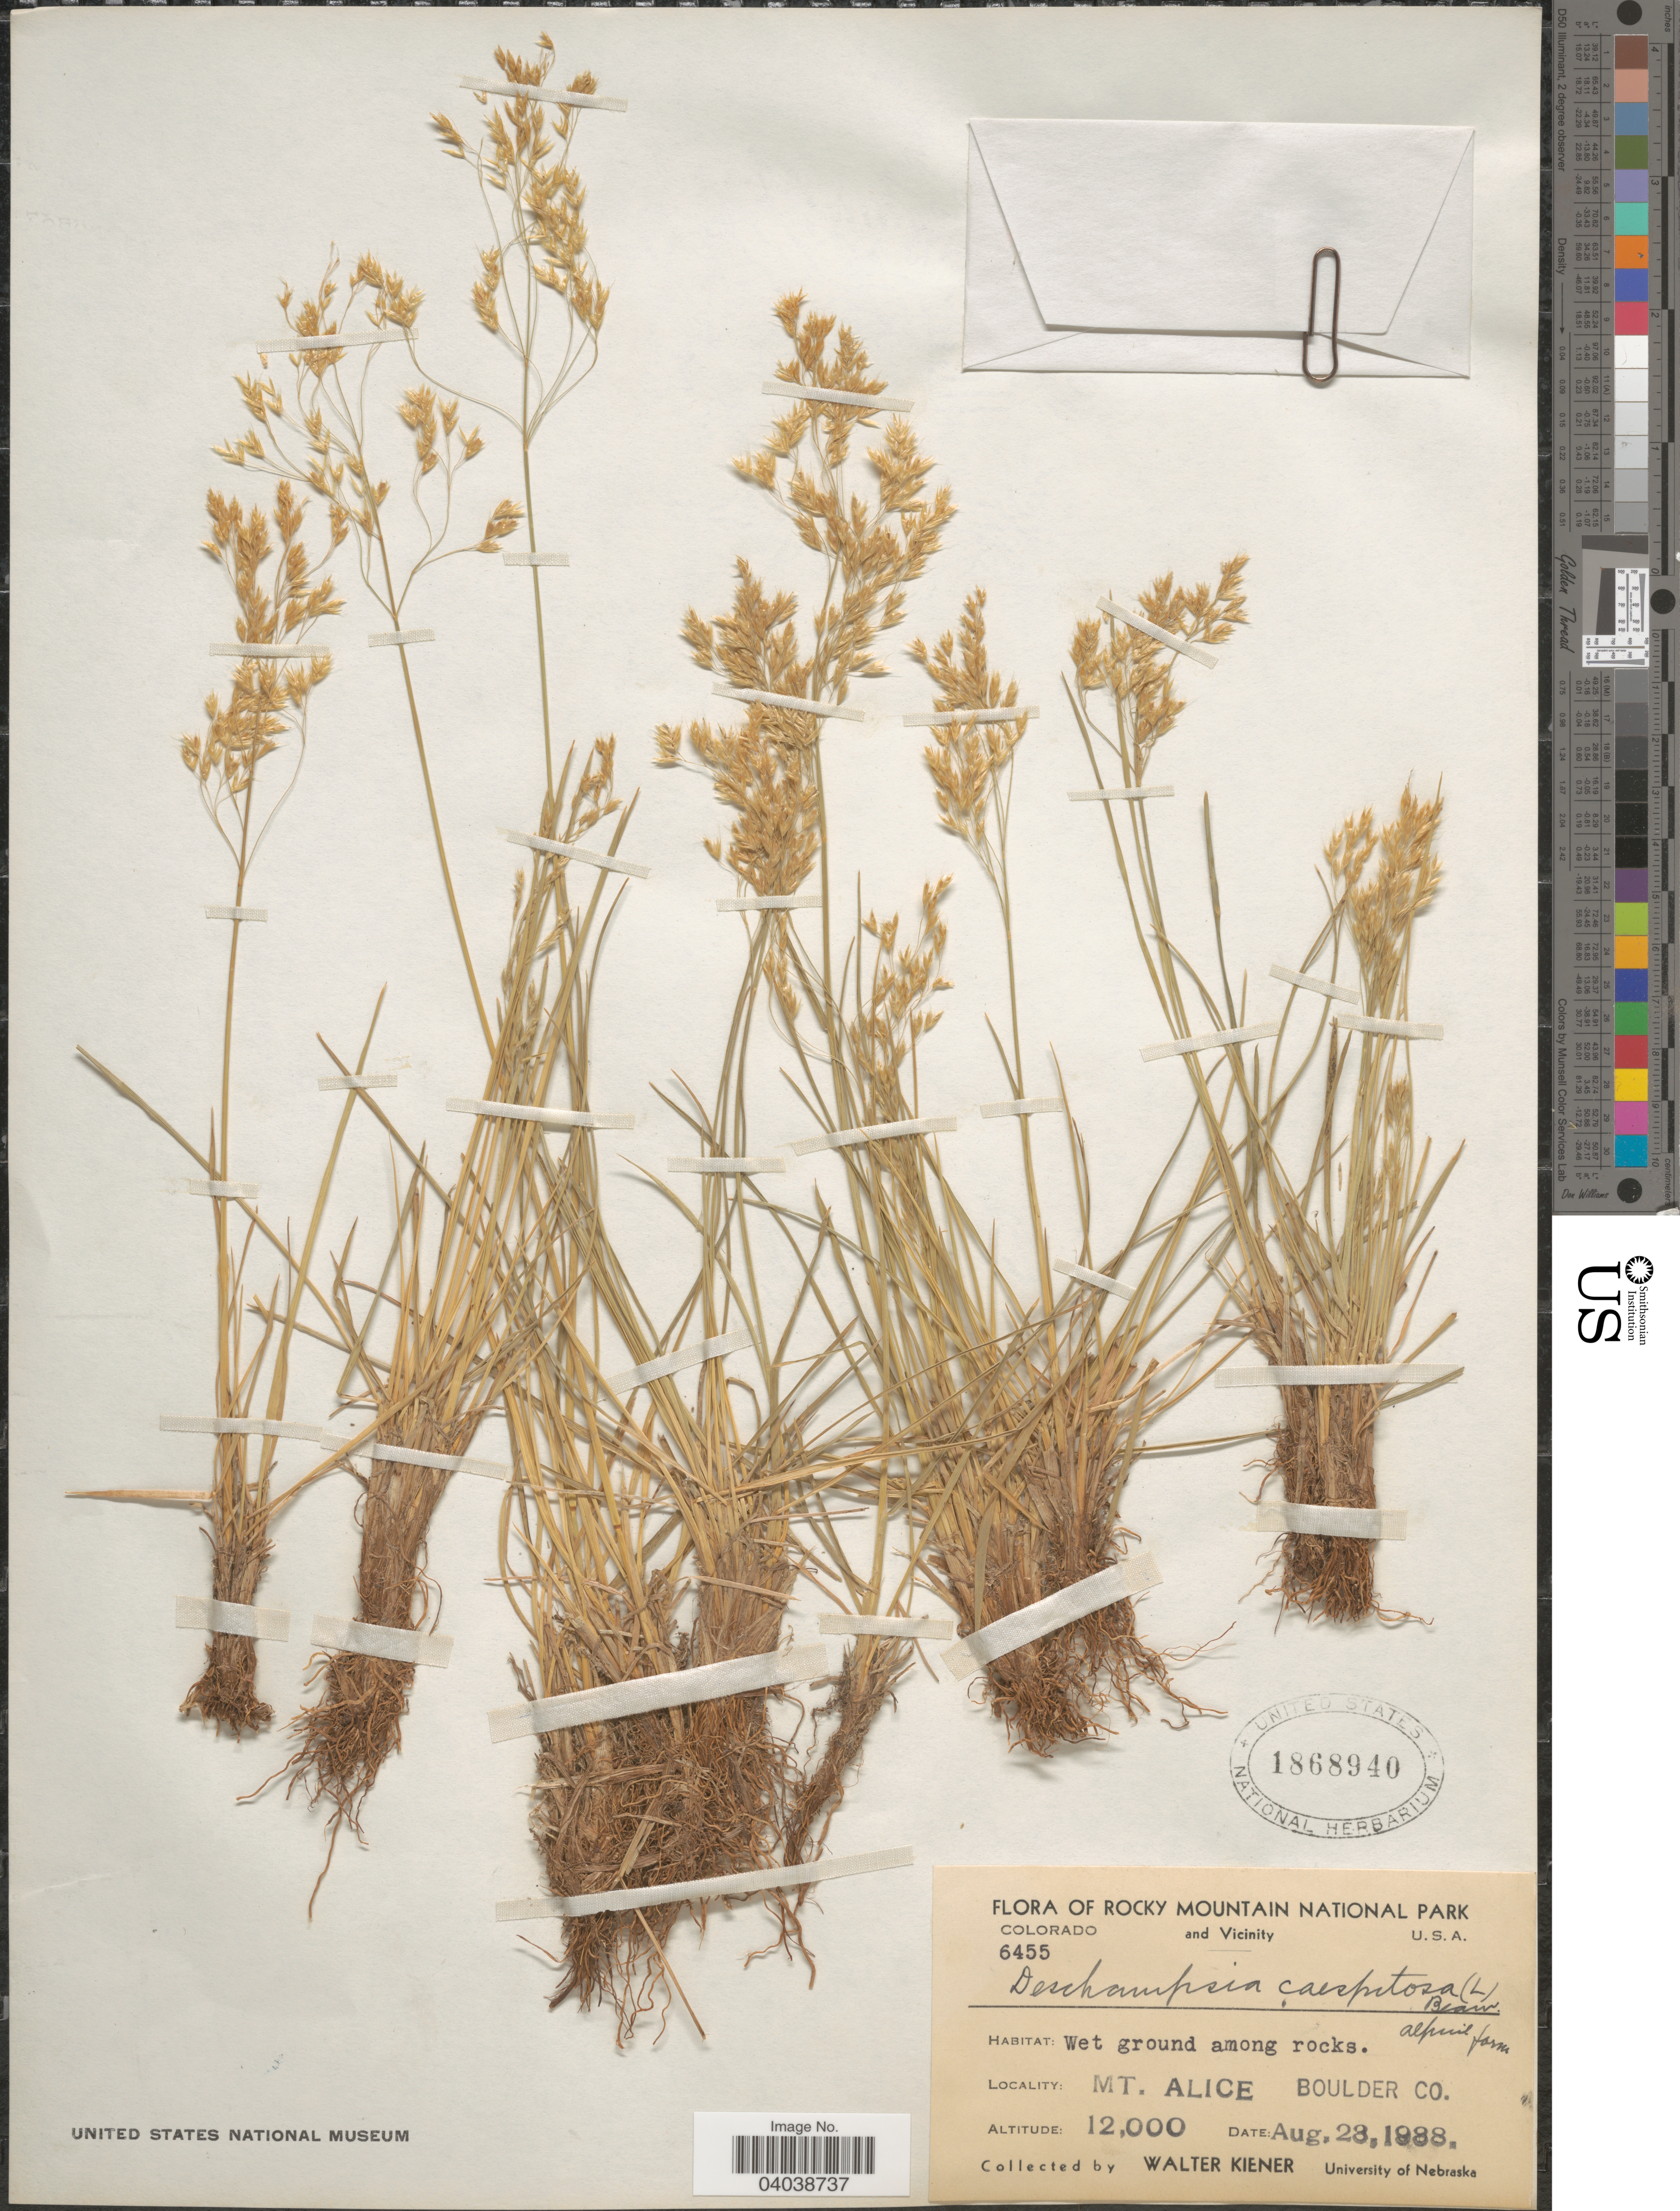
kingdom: Plantae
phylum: Tracheophyta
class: Liliopsida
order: Poales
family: Poaceae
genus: Deschampsia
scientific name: Deschampsia cespitosa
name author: (L.) P. Beauv.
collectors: W. Kiener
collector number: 6455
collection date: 1988-08-28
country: United States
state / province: Colorado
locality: Rocky Mountain National Park and Vicinity. Mt. Alice, Boulder Co.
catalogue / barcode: US 1868940